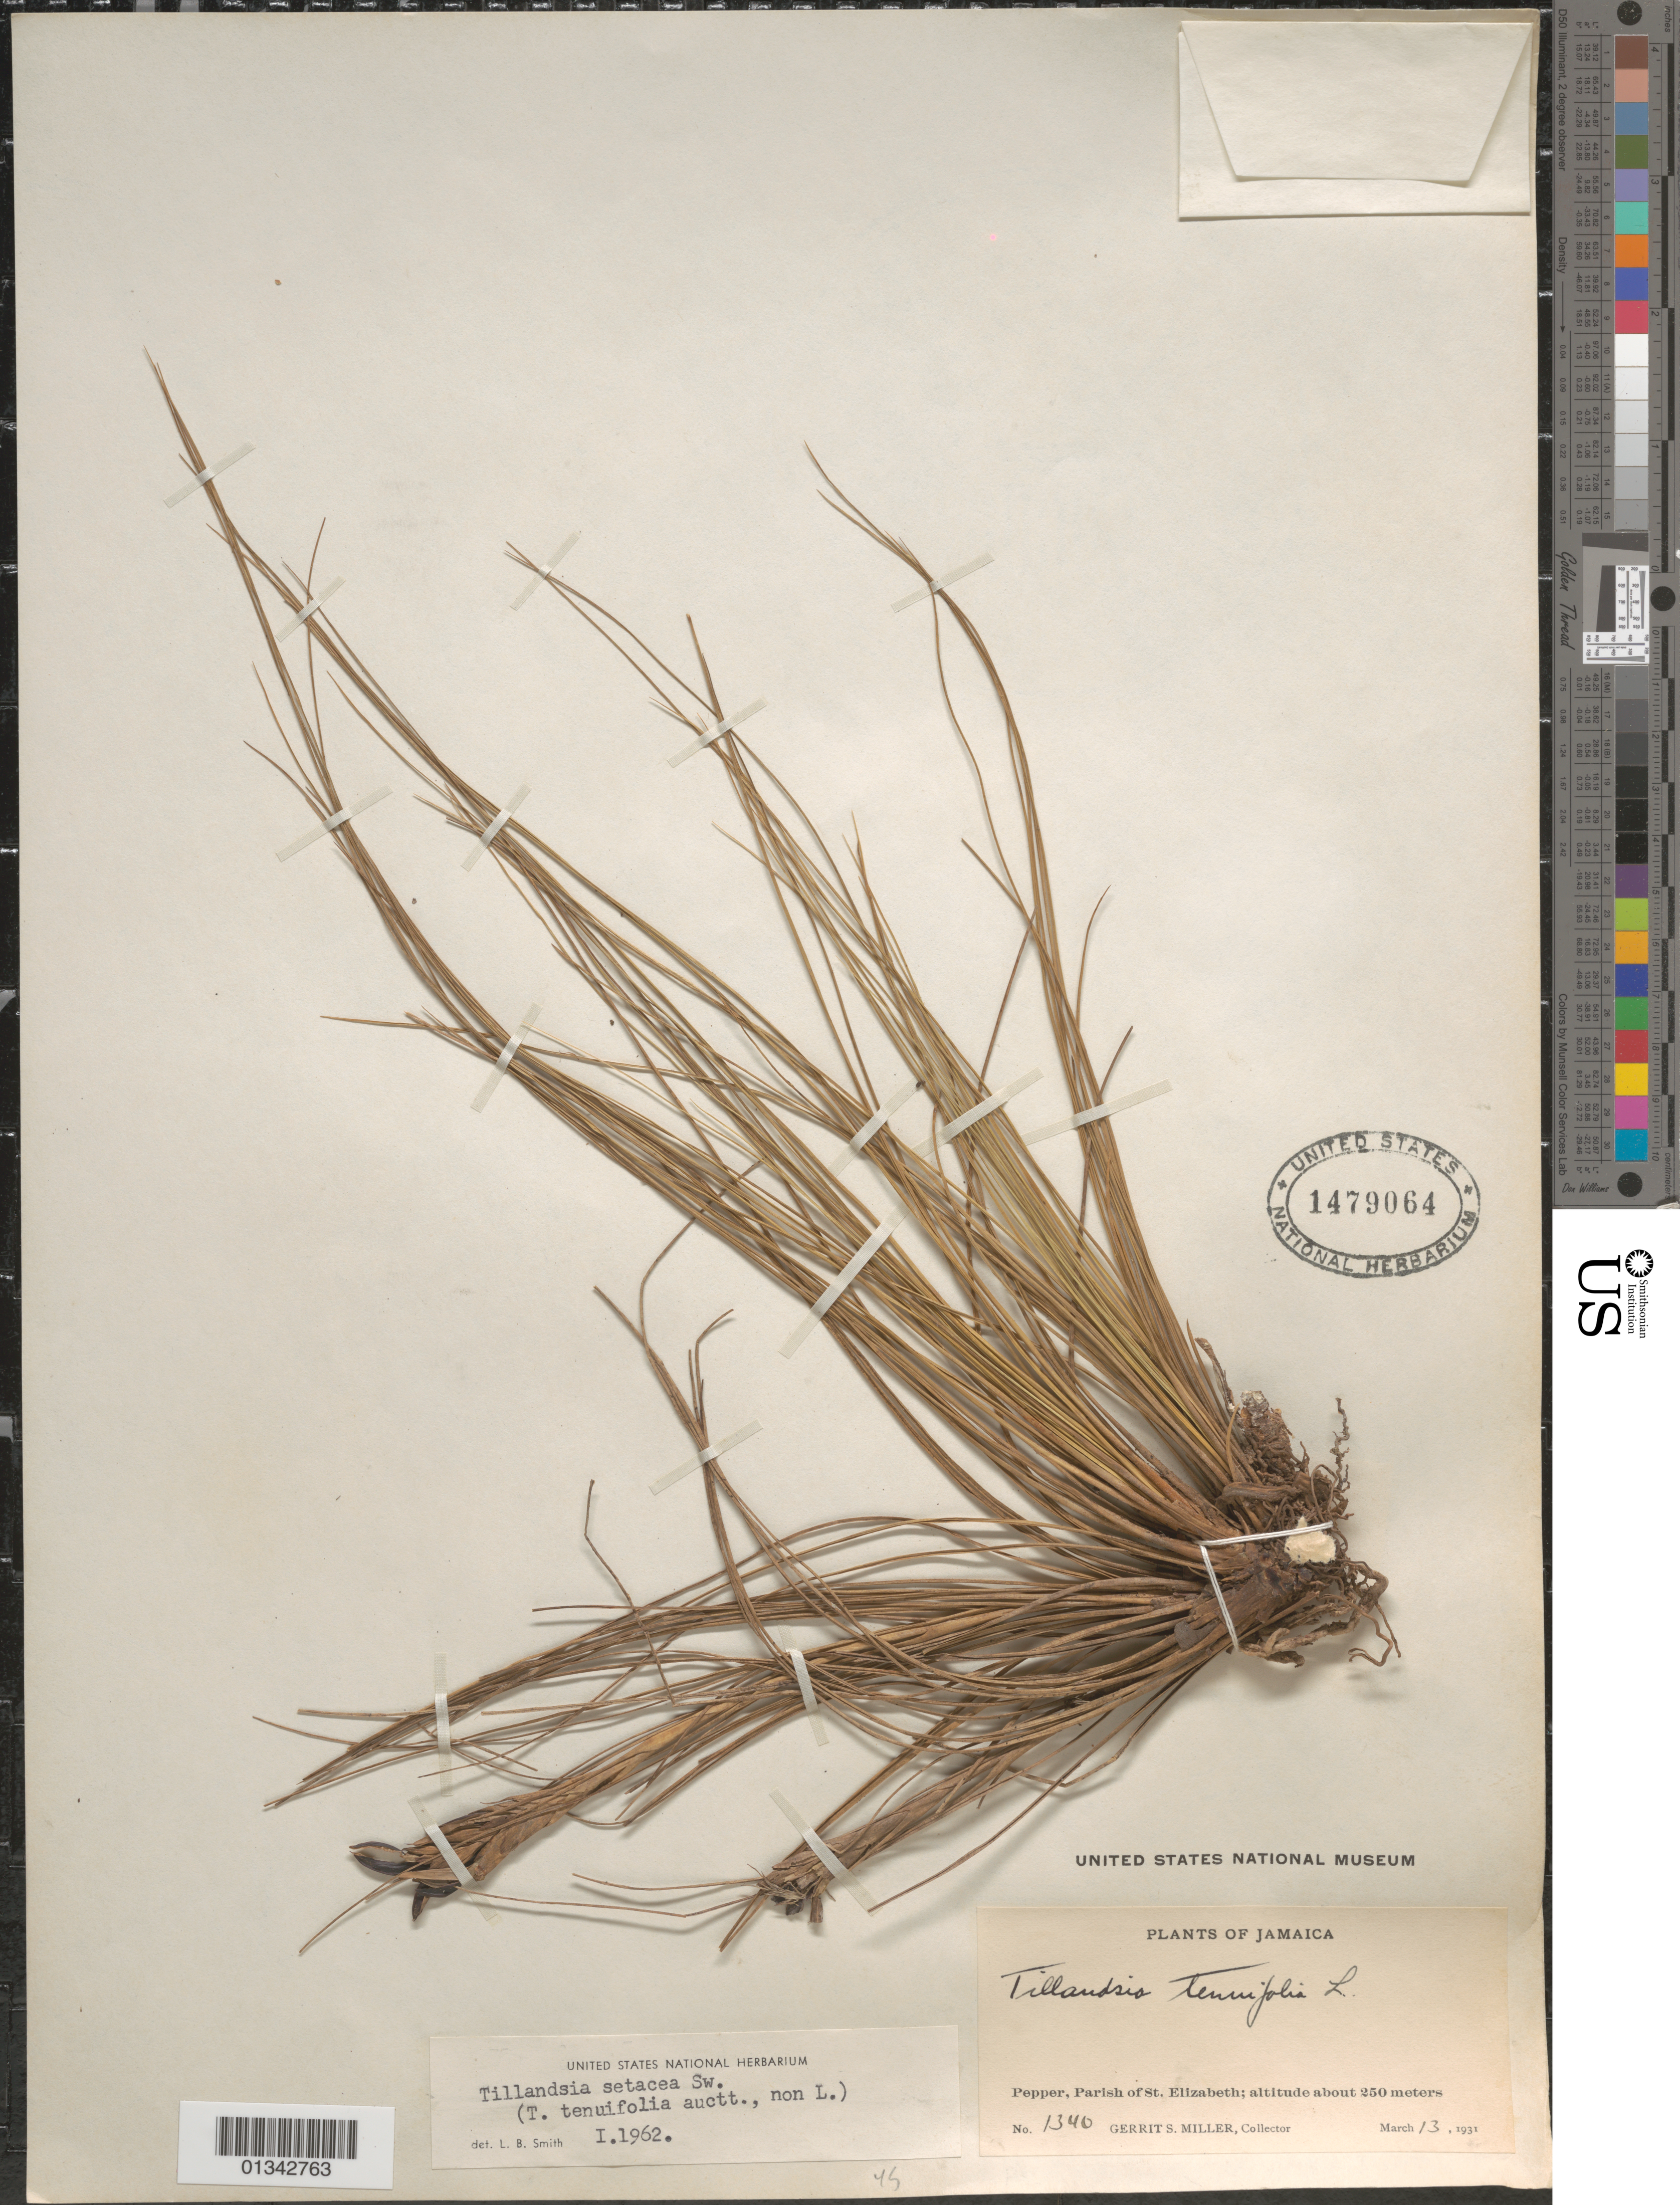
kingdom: Plantae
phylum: Tracheophyta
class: Liliopsida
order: Poales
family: Bromeliaceae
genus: Tillandsia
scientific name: Tillandsia setacea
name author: Sw.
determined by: Smith, Lyman B., (US), NMNH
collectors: G. S. Miller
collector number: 1340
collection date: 1931-03-13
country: Jamaica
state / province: Saint Elizabeth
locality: Pepper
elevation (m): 250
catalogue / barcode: US 1479064